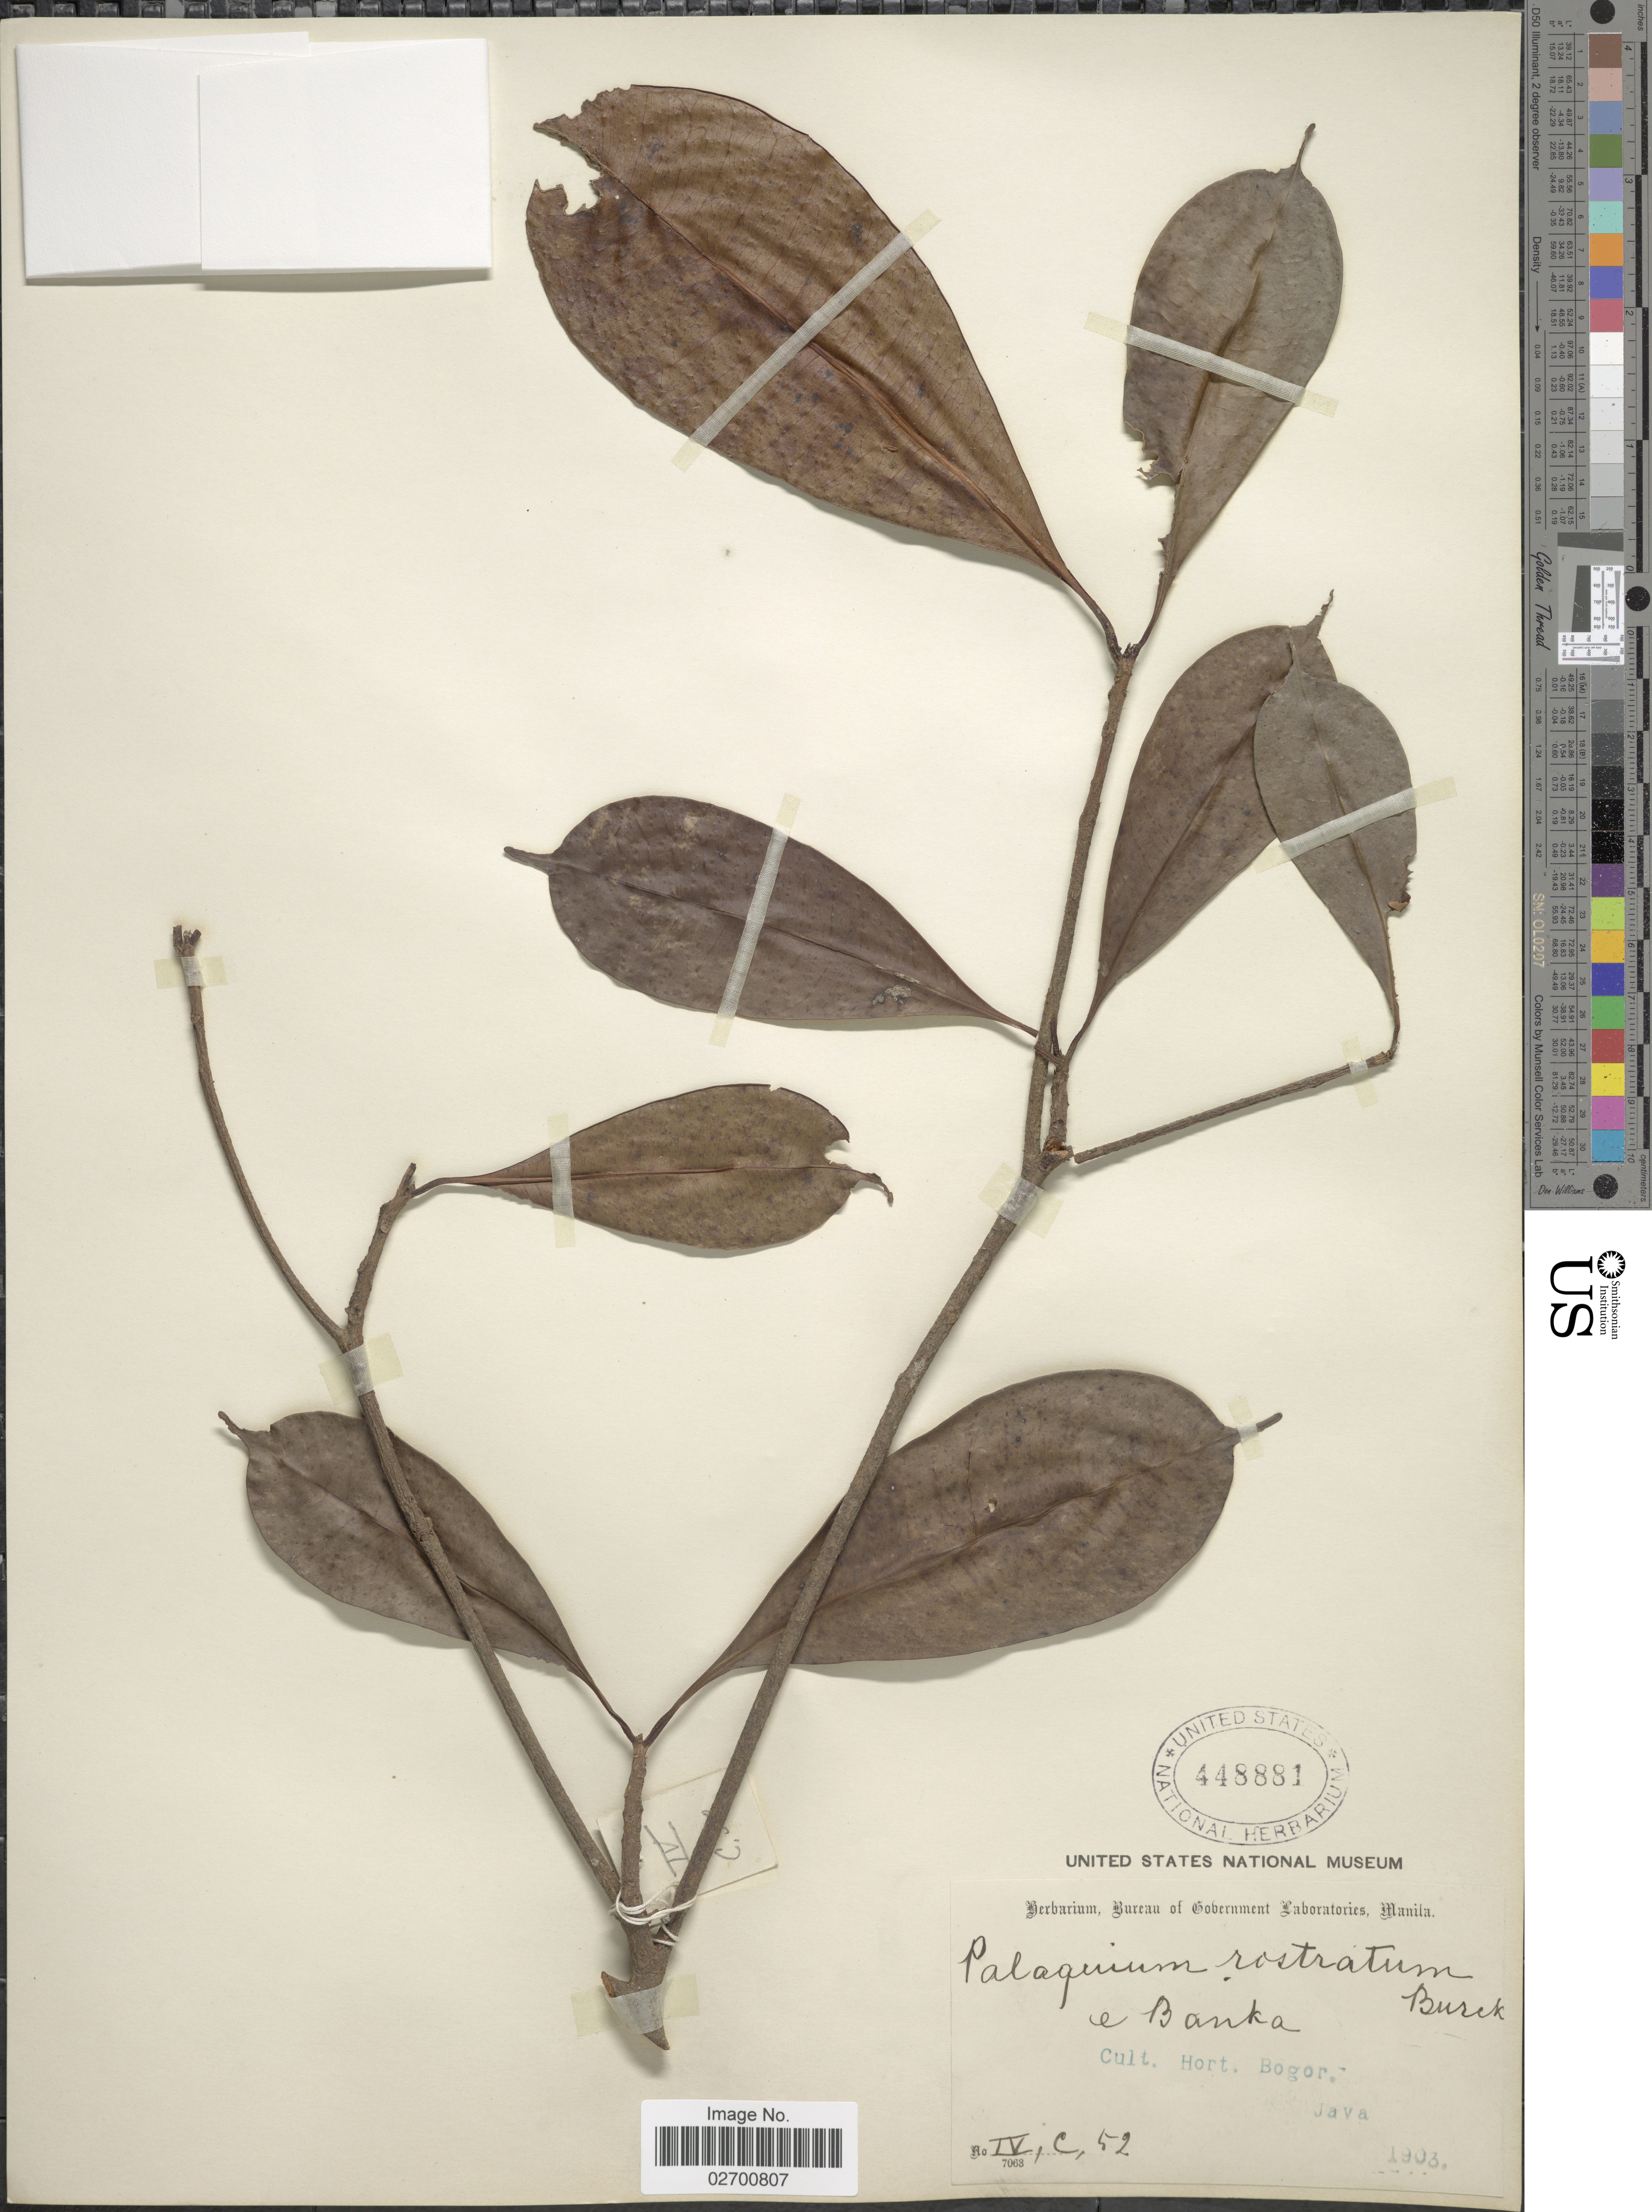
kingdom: Plantae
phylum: Tracheophyta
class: Magnoliopsida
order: Ericales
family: Sapotaceae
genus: Palaquium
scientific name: Palaquium rostratum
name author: (Miq.) Burck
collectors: Ex herb. Bureau of Government Laboratories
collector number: IV, C, 52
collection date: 1903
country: Indonesia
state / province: Java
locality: Cult. Hort. Bogor. e Banka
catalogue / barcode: US 448881